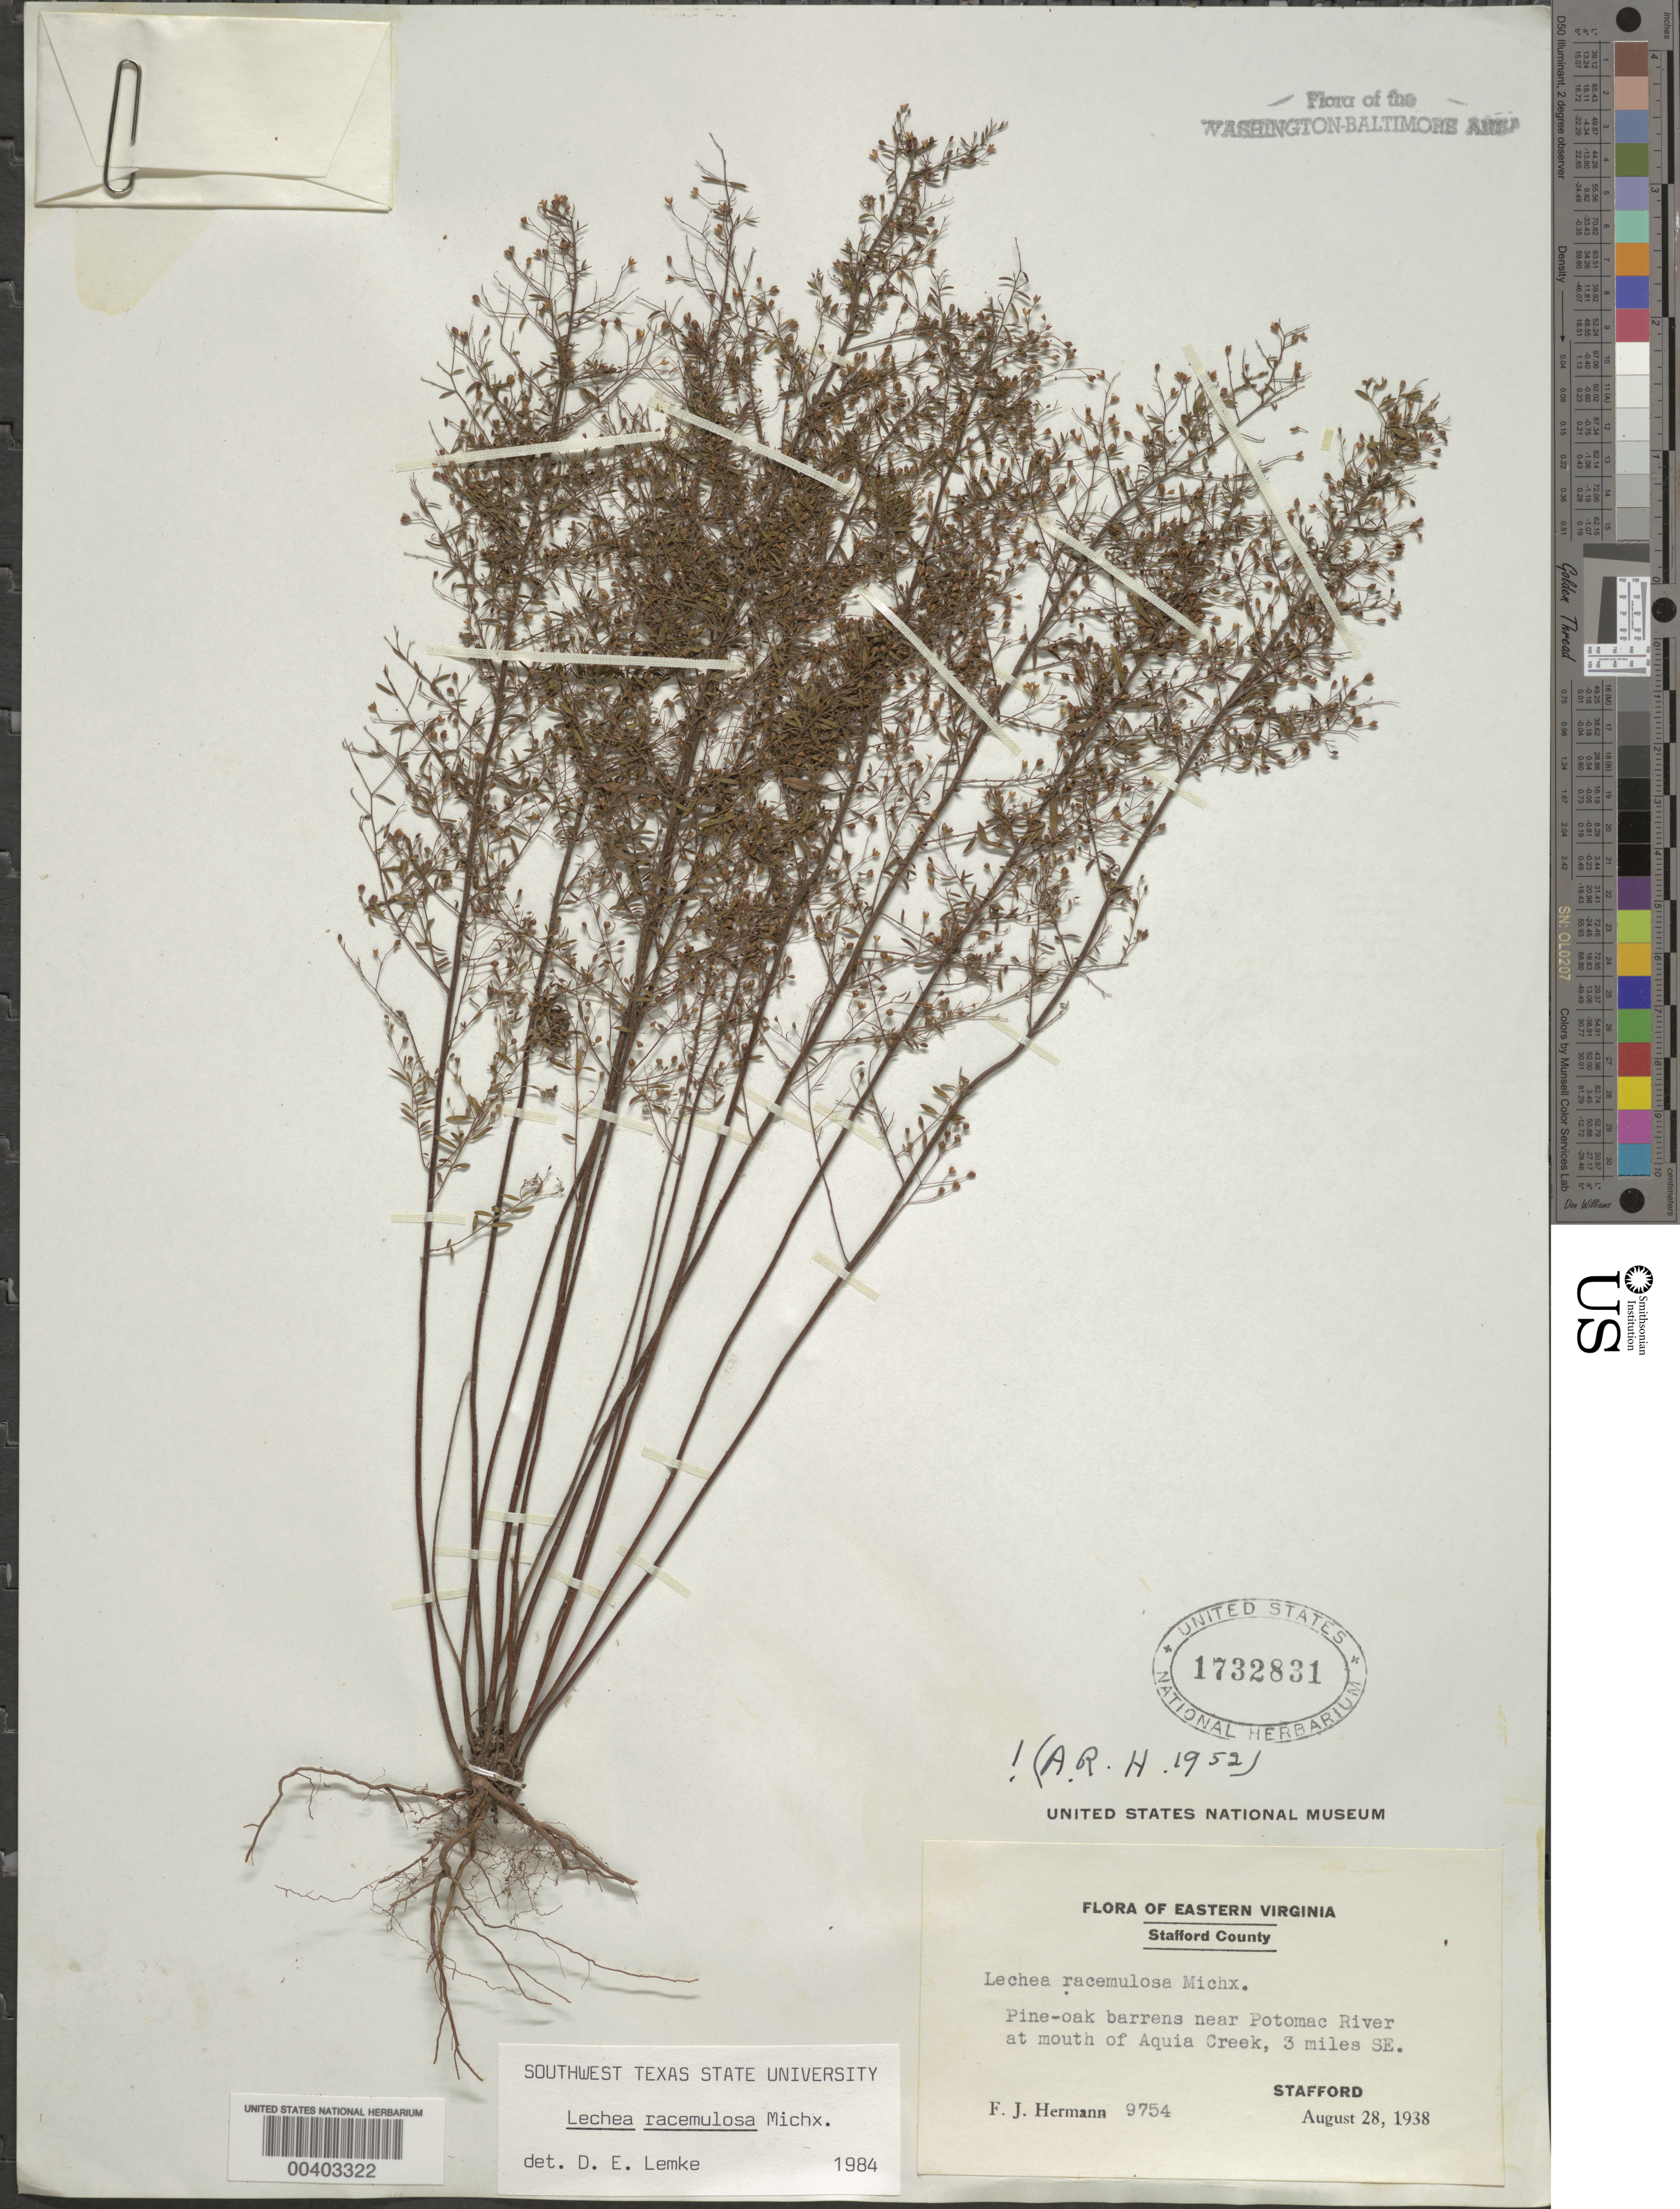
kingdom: Plantae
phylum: Tracheophyta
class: Magnoliopsida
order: Malvales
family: Cistaceae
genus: Lechea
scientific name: Lechea racemulosa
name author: Michx.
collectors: F. J. Hermann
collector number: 9754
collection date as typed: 28 Aug 1938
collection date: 1938-08-28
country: United States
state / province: Virginia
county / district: Stafford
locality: Potomac River, mouth of Aquia Creek, southeast Stafford C. & O. Canal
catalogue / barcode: US 1732831